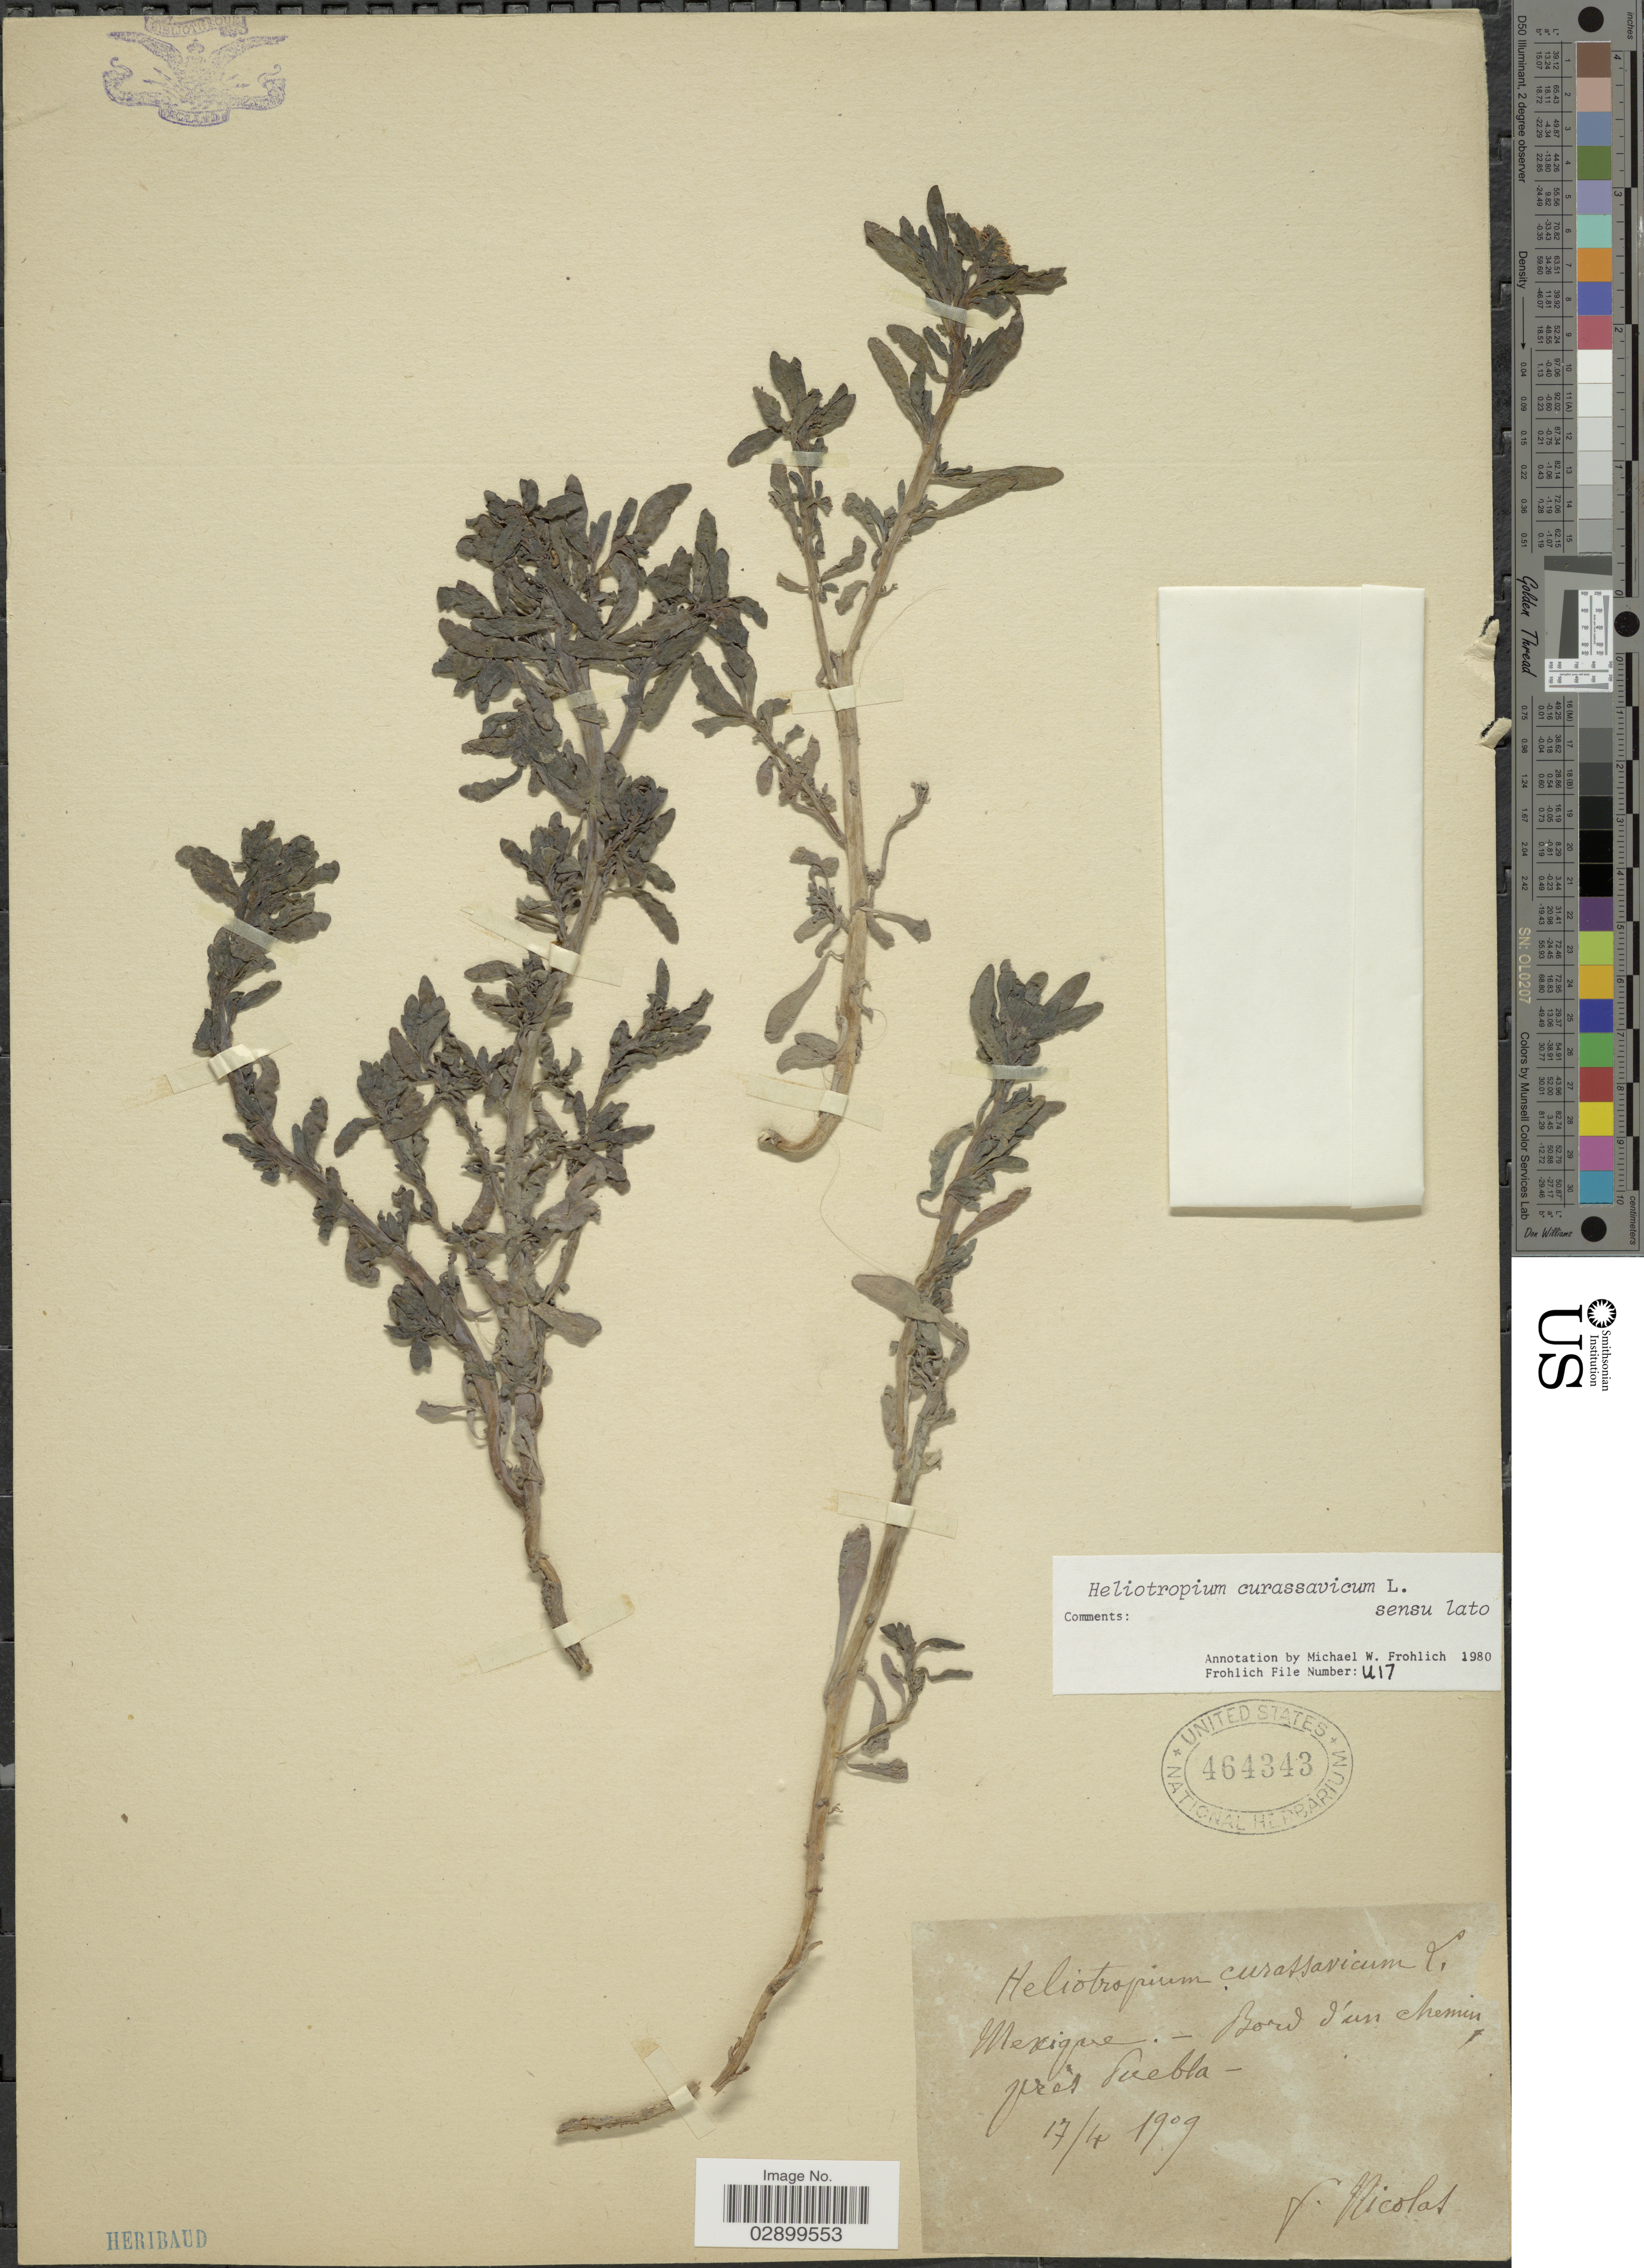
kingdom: Plantae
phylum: Tracheophyta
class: Magnoliopsida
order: Boraginales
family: Heliotropiaceae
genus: Heliotropium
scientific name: Heliotropium curassavicum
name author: L.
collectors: F. Nicolas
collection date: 1909-04-17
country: Mexico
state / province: Puebla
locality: Bord d'un chemin prés Puebla.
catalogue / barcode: US 464343